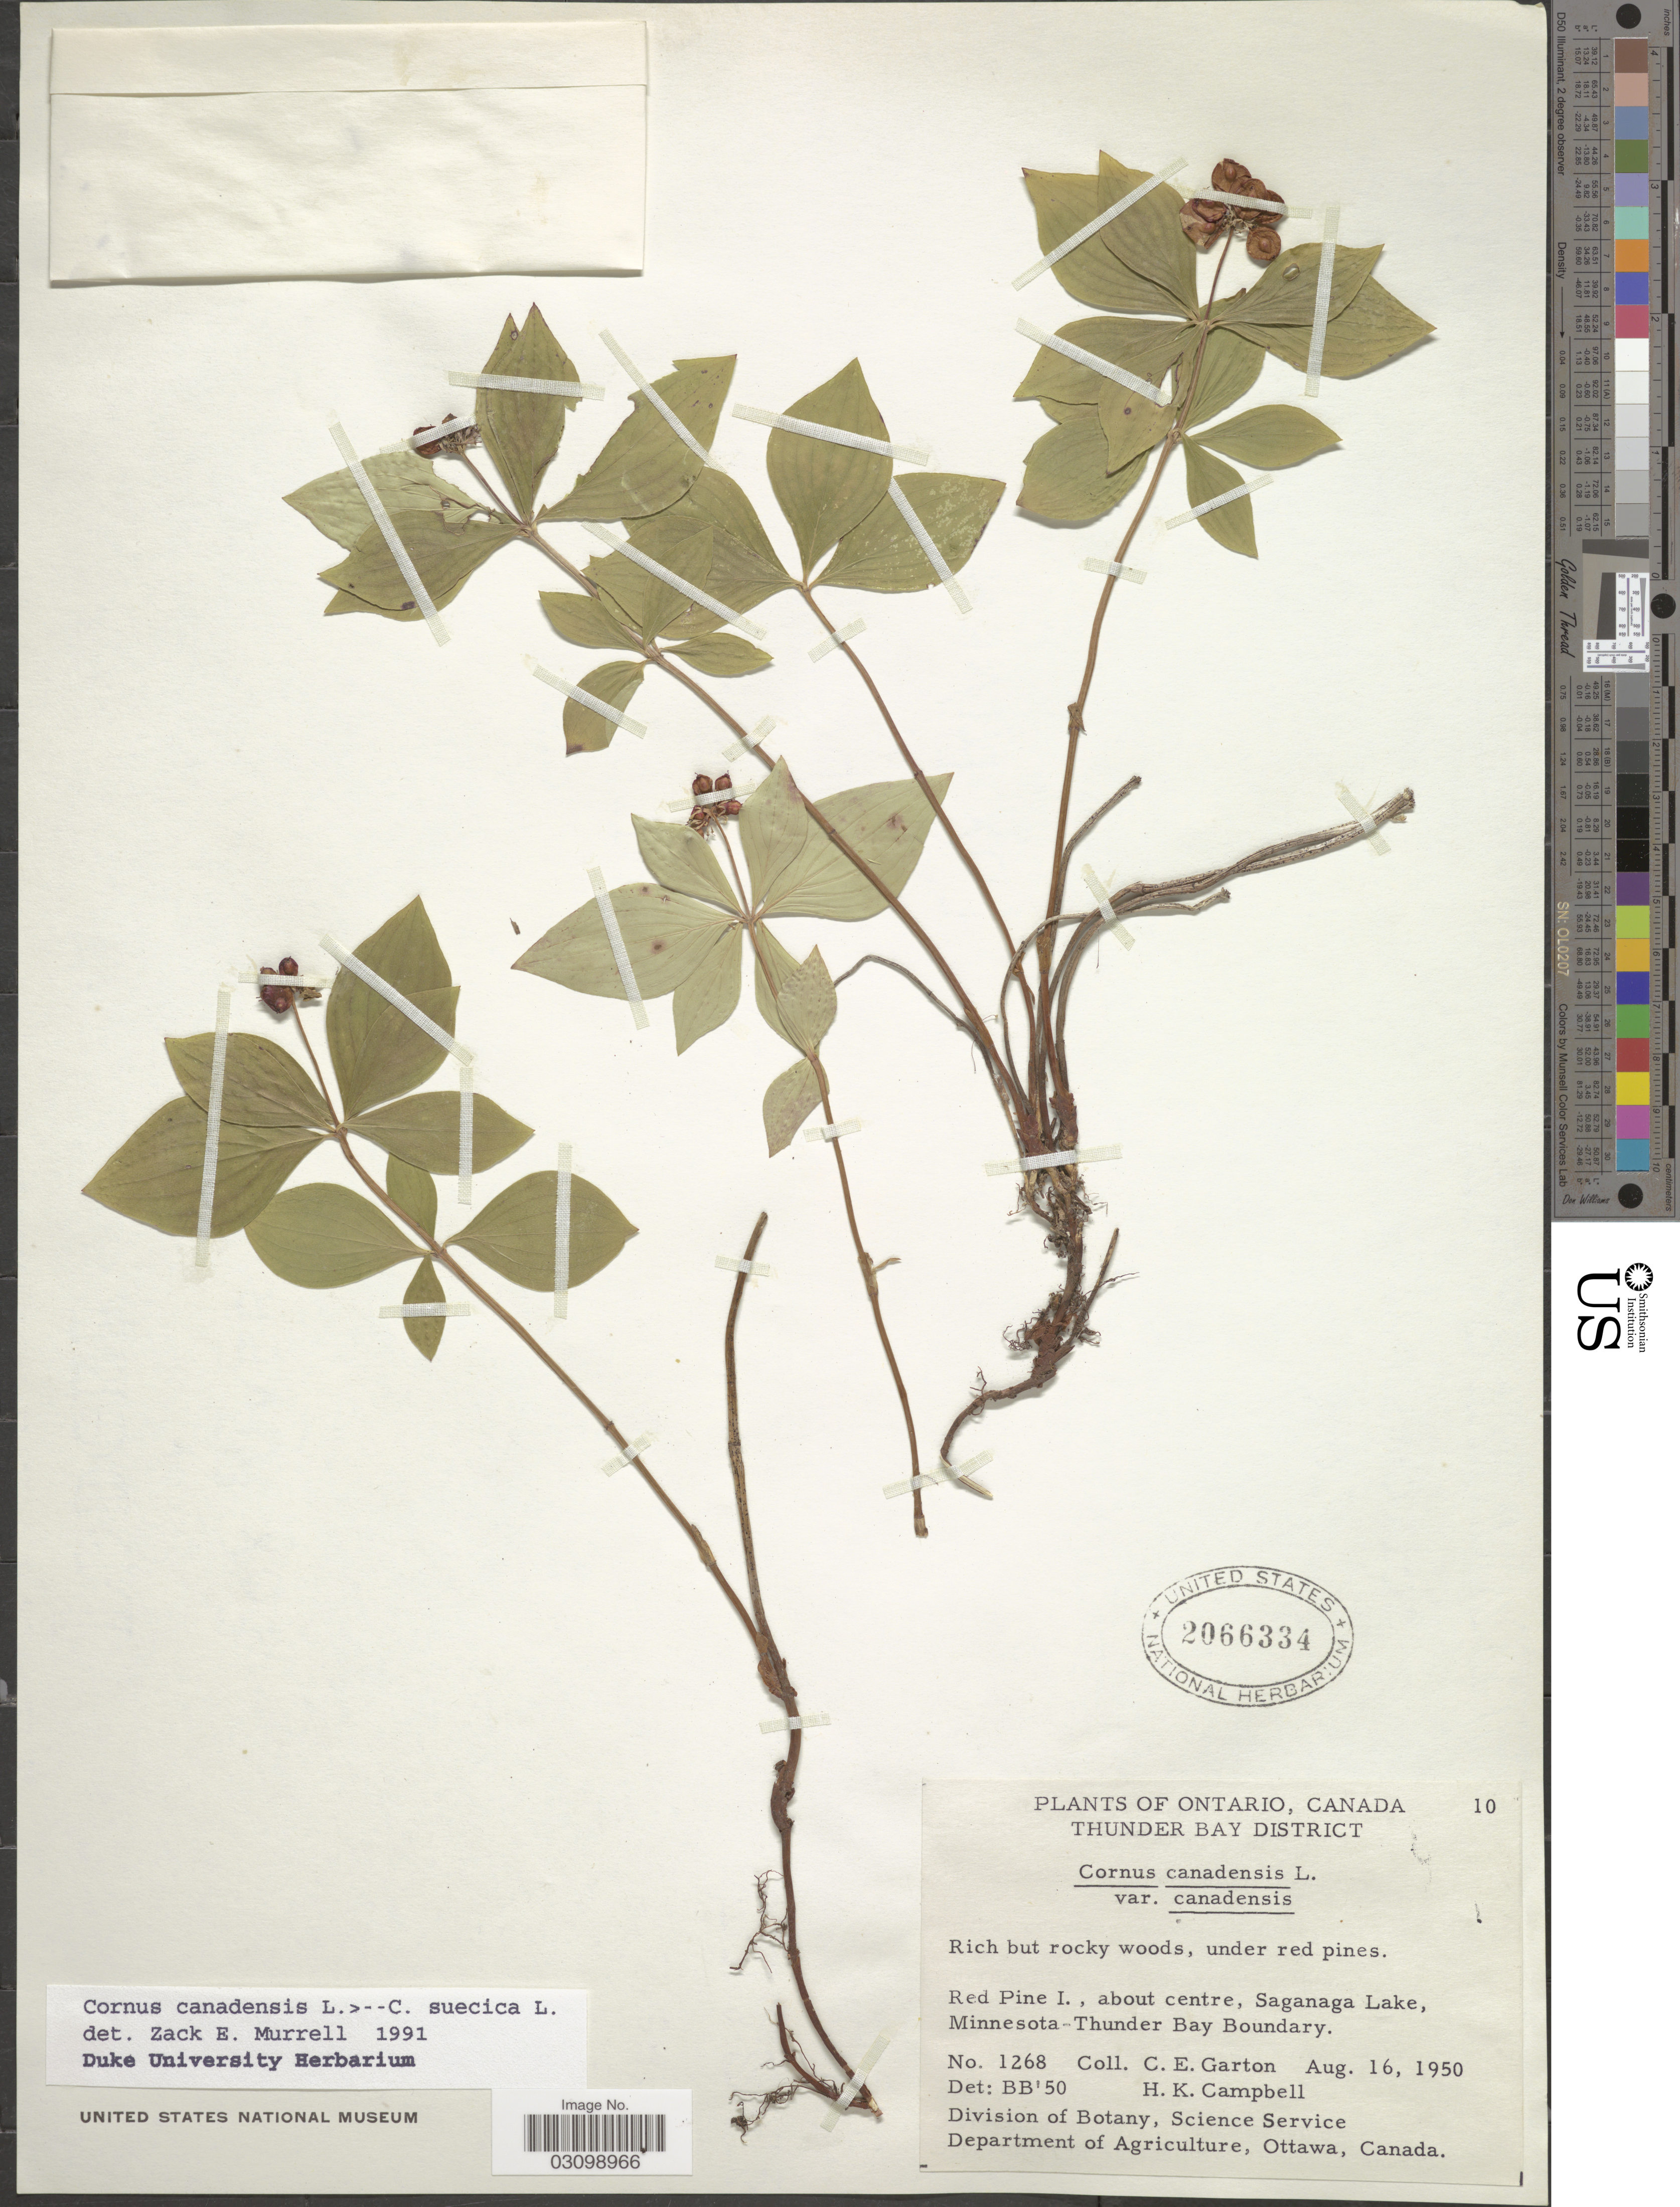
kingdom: Plantae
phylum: Tracheophyta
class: Magnoliopsida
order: Cornales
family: Cornaceae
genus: Cornus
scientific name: Cornus sp.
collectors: C. E. Garton & H. K. Campbell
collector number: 1268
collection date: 1950-08-16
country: Canada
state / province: Ontario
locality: Thunder Bay District, Red Pine I., about centre, Saganaga Lake, Minnesota - Thunder Bay Boundary.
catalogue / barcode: US 2066334